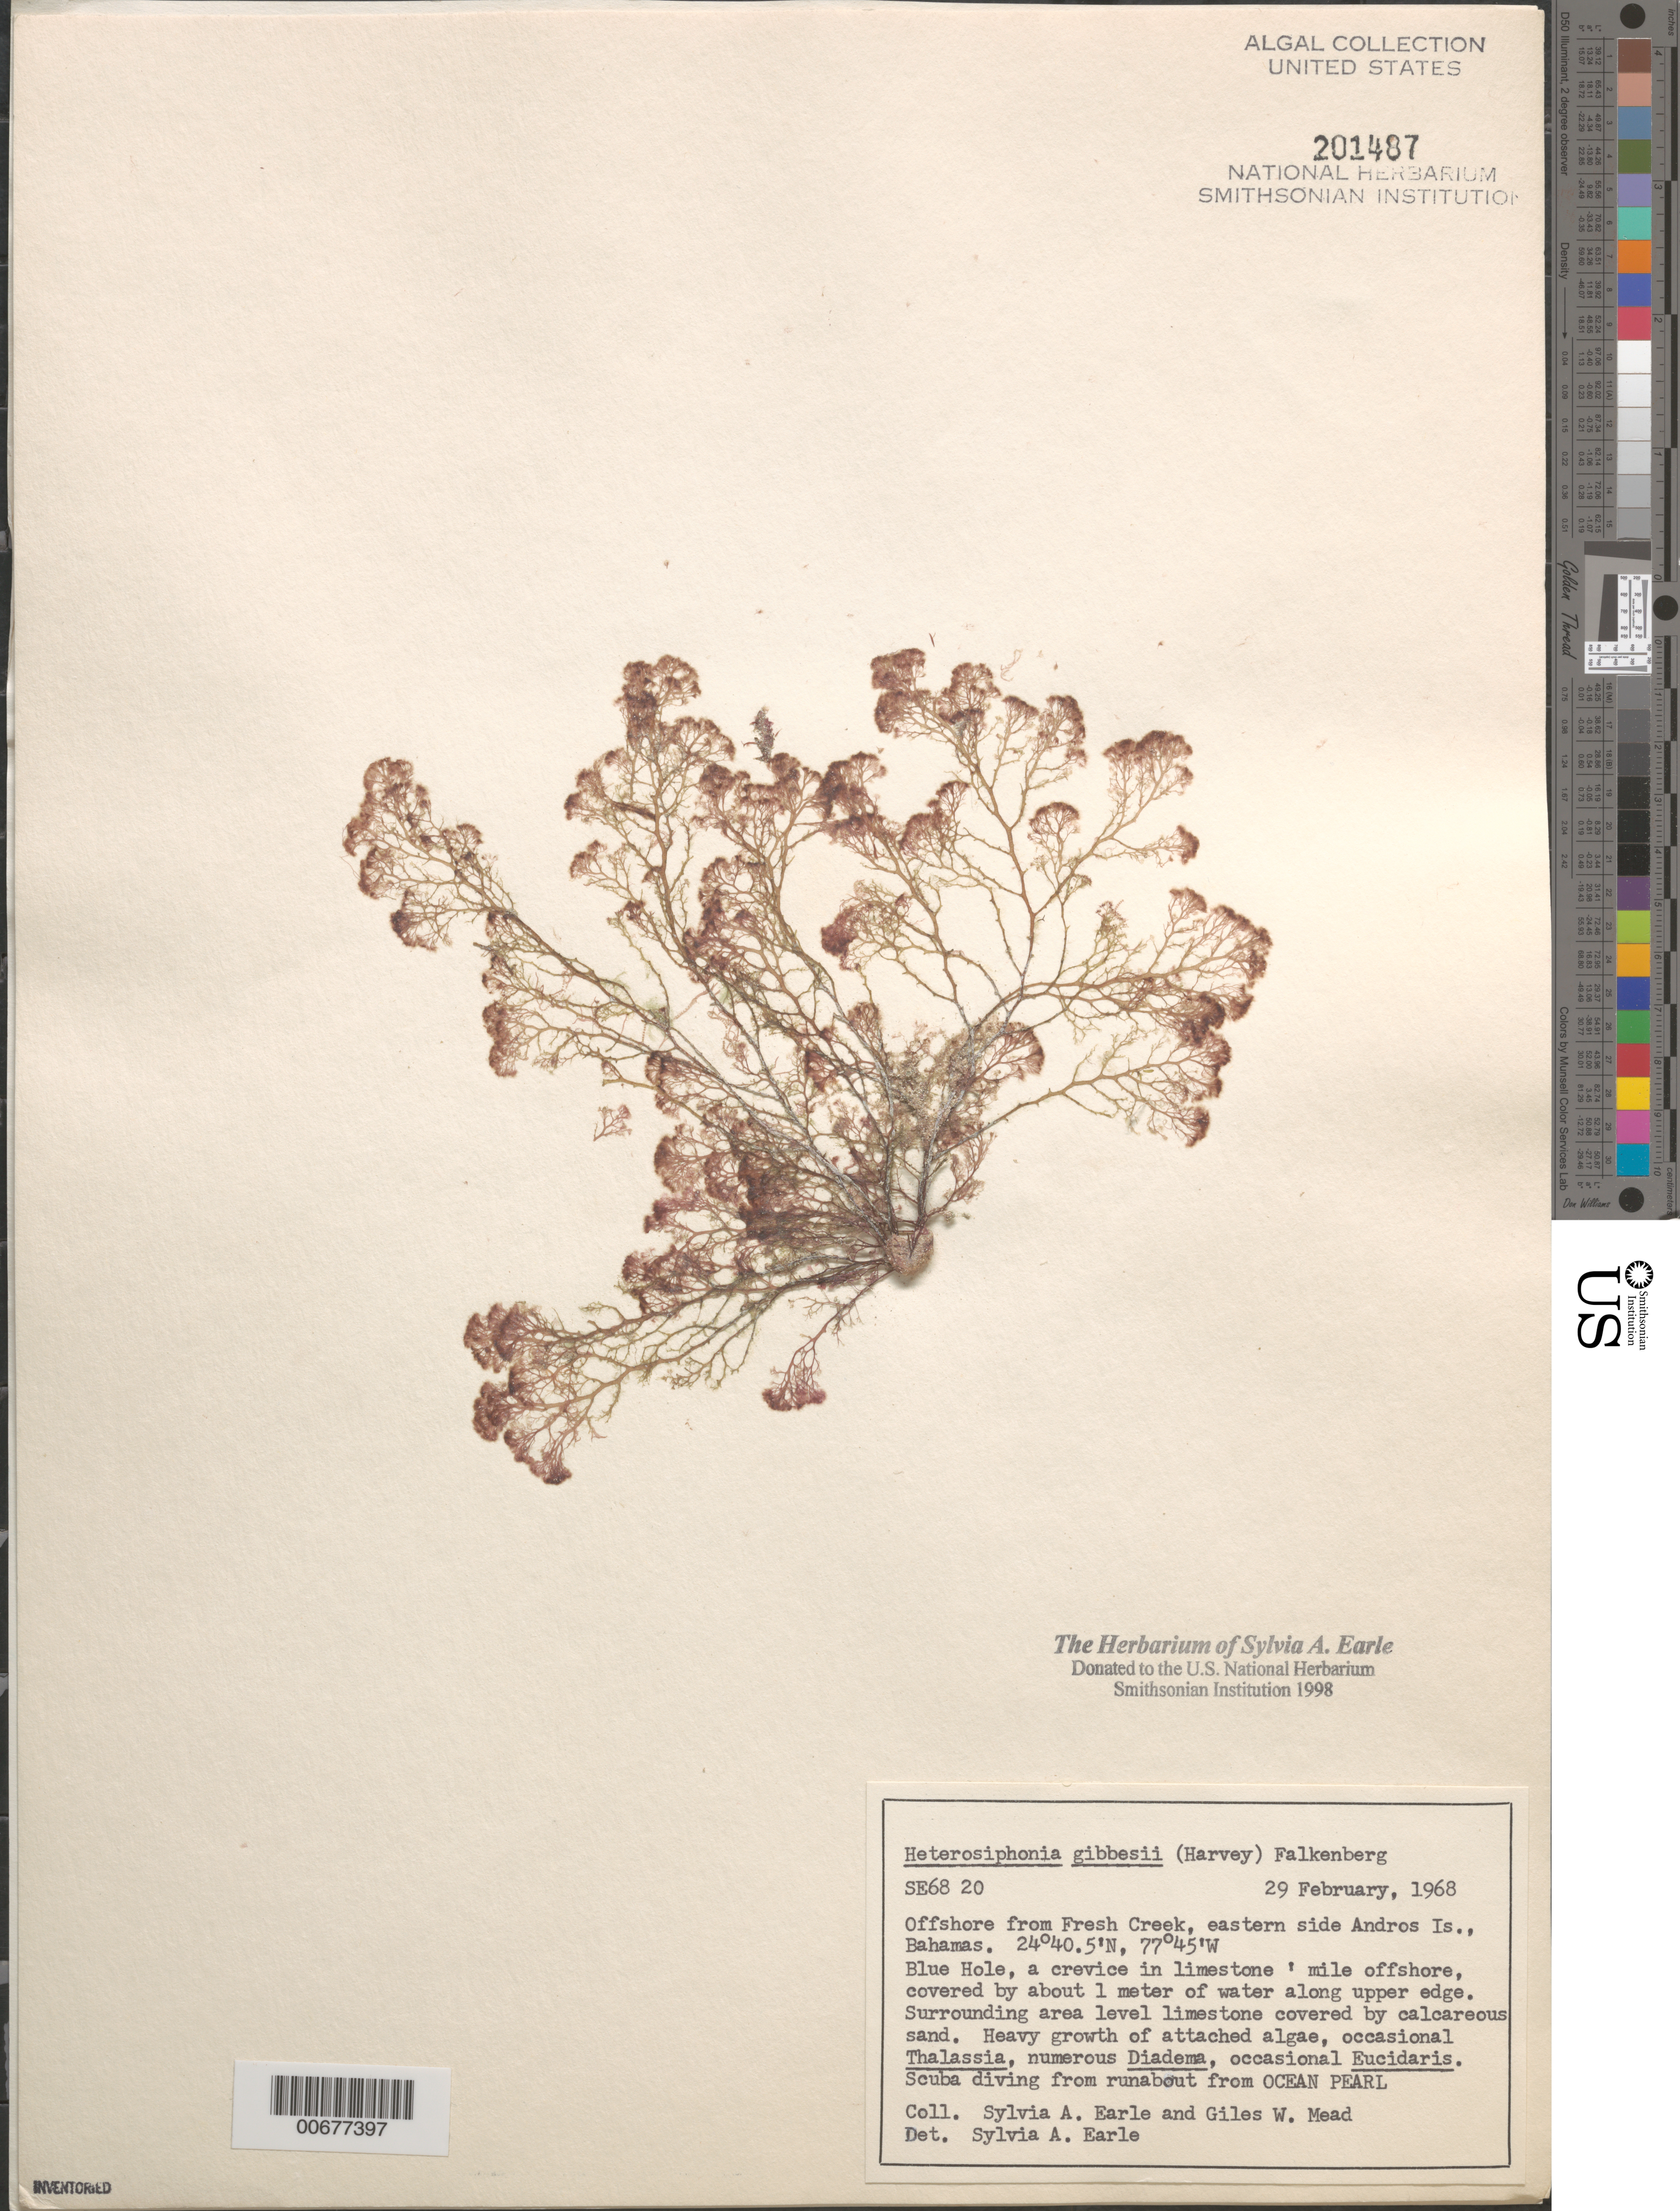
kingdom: Plantae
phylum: Rhodophyta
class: Florideophyceae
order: Ceramiales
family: Dasyaceae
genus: Heterosiphonia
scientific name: Heterosiphonia gibbesii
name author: (Harv.)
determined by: Earle, S. A.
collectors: S. A. Earle & G. W. Mead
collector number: SE 6820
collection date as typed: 29 Feb 1968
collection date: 1968-02-29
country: Bahamas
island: Andros Island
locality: Blue Hole, off Fresh Creek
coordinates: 24 40.5' N, 77 45' W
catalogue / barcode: US 201487